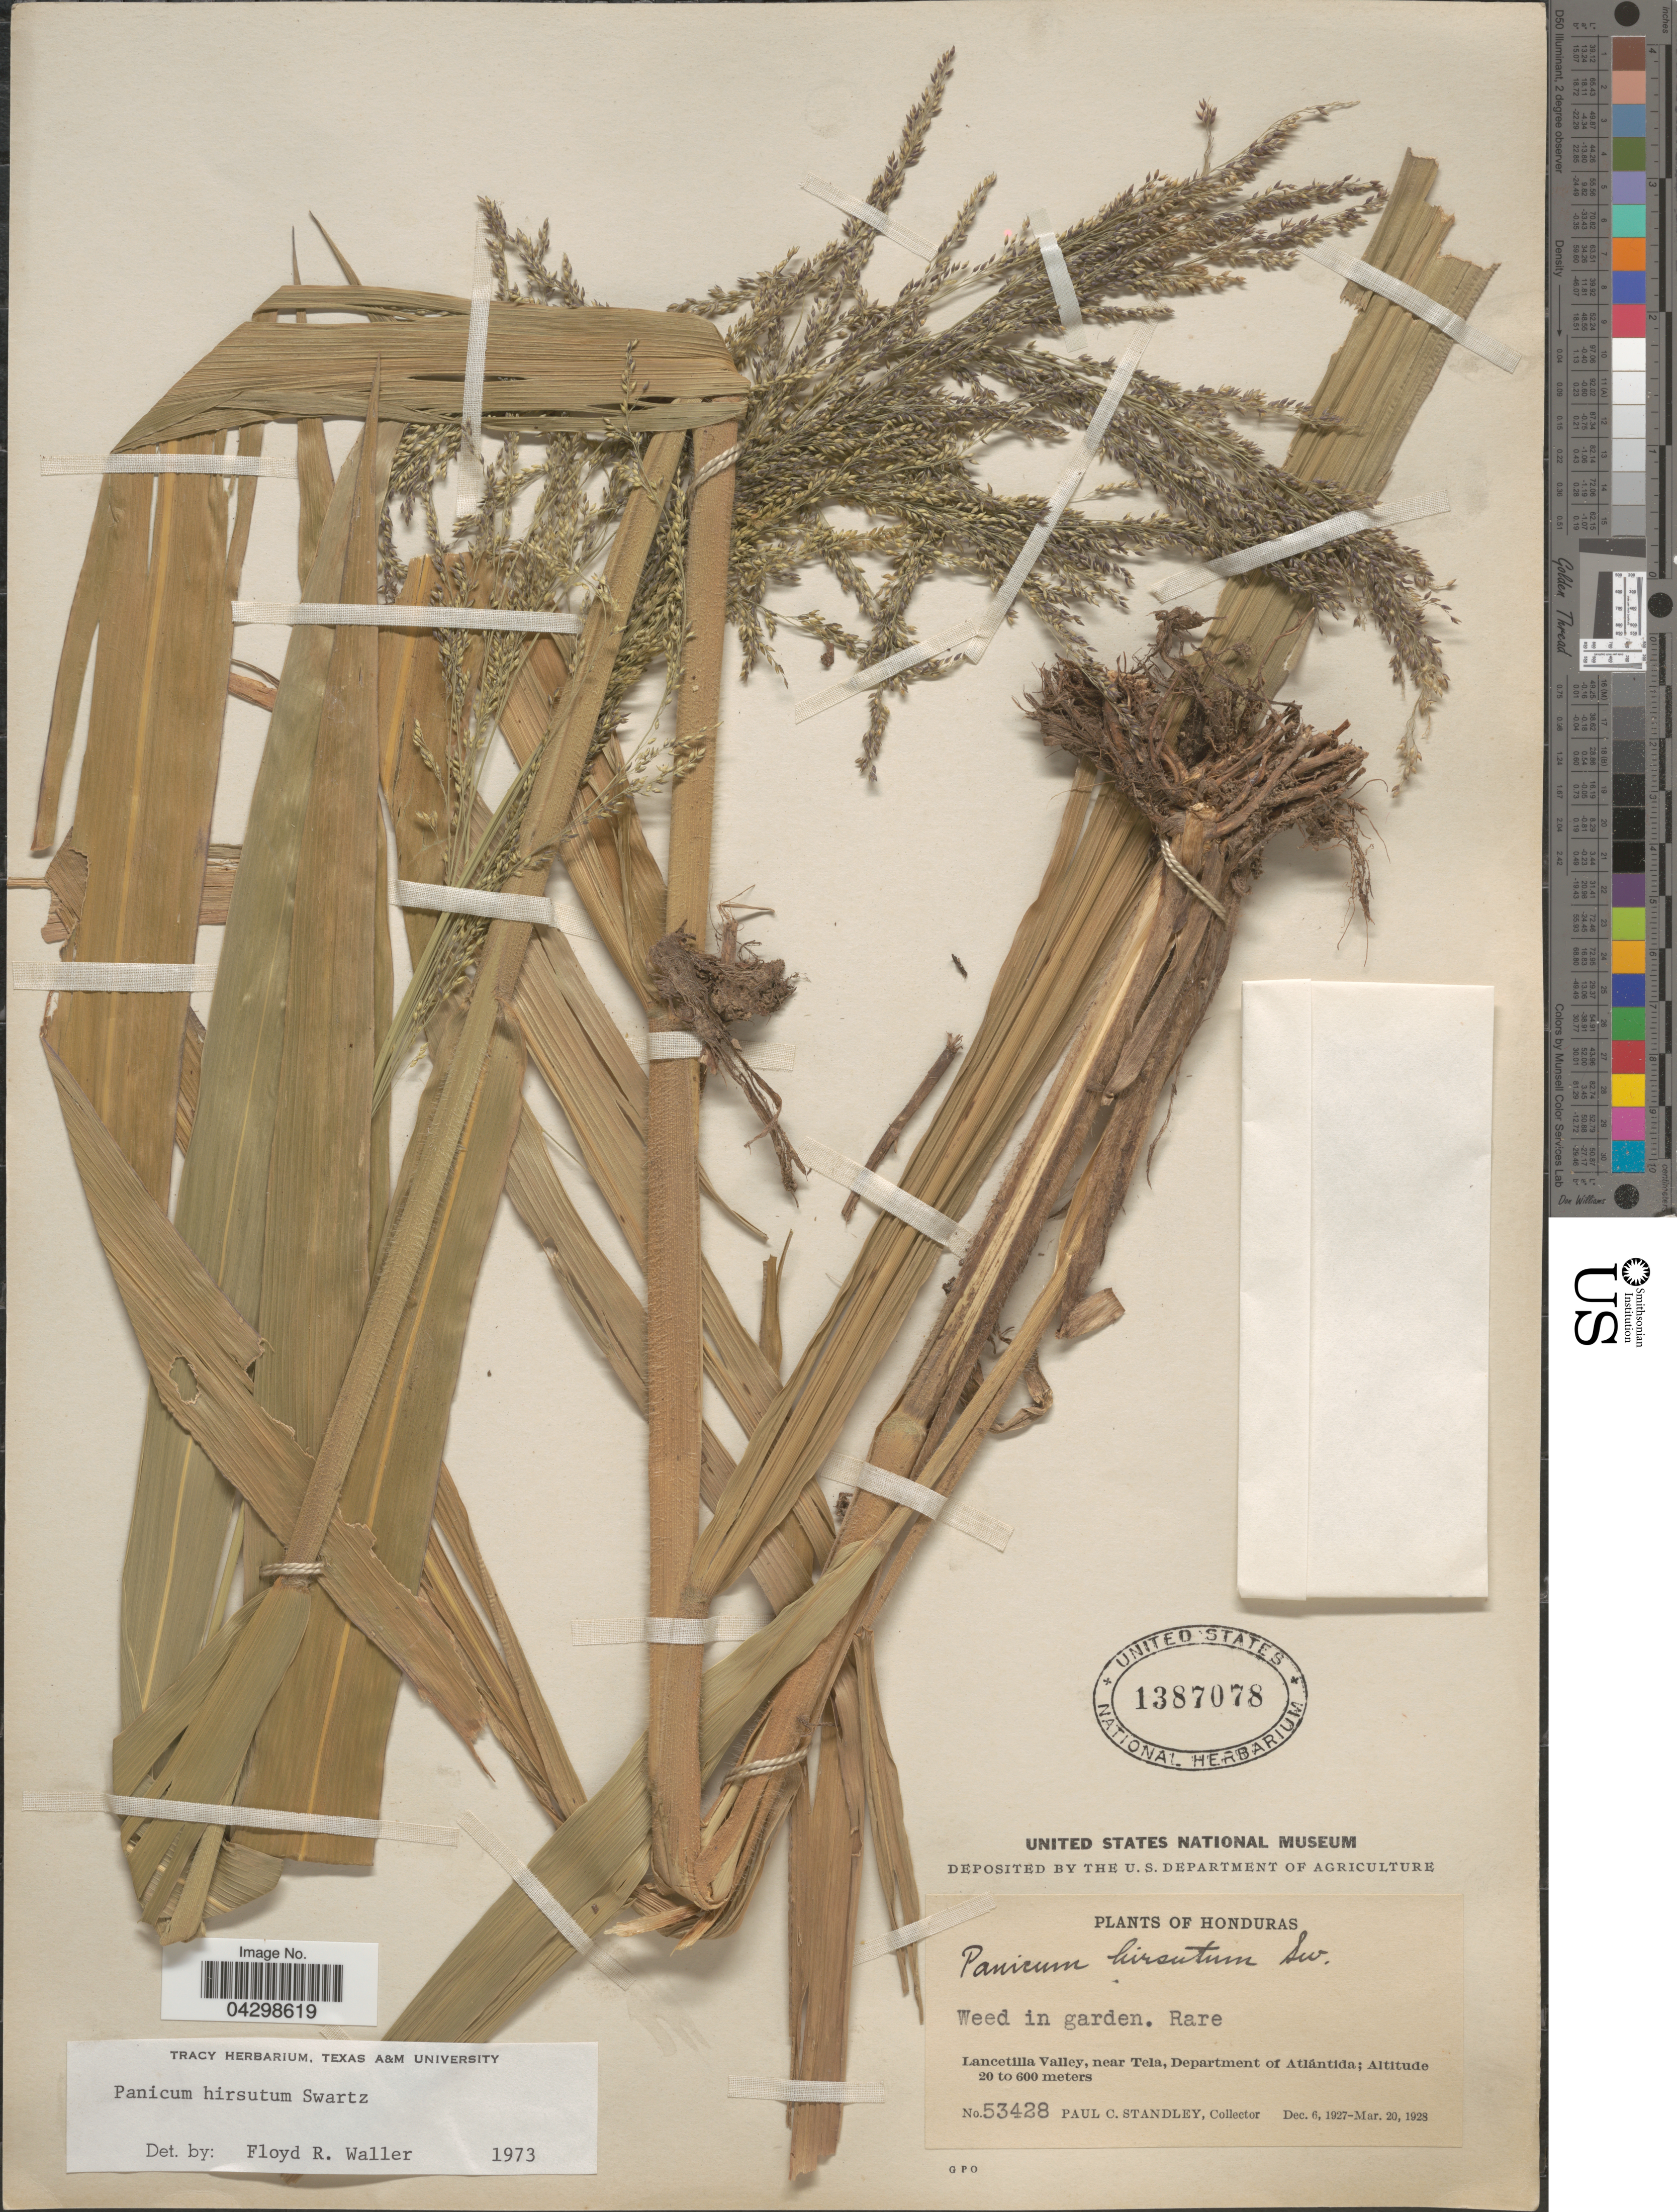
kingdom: Plantae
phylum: Tracheophyta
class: Liliopsida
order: Poales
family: Poaceae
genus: Panicum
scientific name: Panicum hirsutum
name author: Sw.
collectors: P. C. Standley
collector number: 53428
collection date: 1927-12-06/1928-03-20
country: Honduras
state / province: Atlantida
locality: Lancetilla Valley, near Tela, Department of Atlántida.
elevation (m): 20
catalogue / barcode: US 1387078